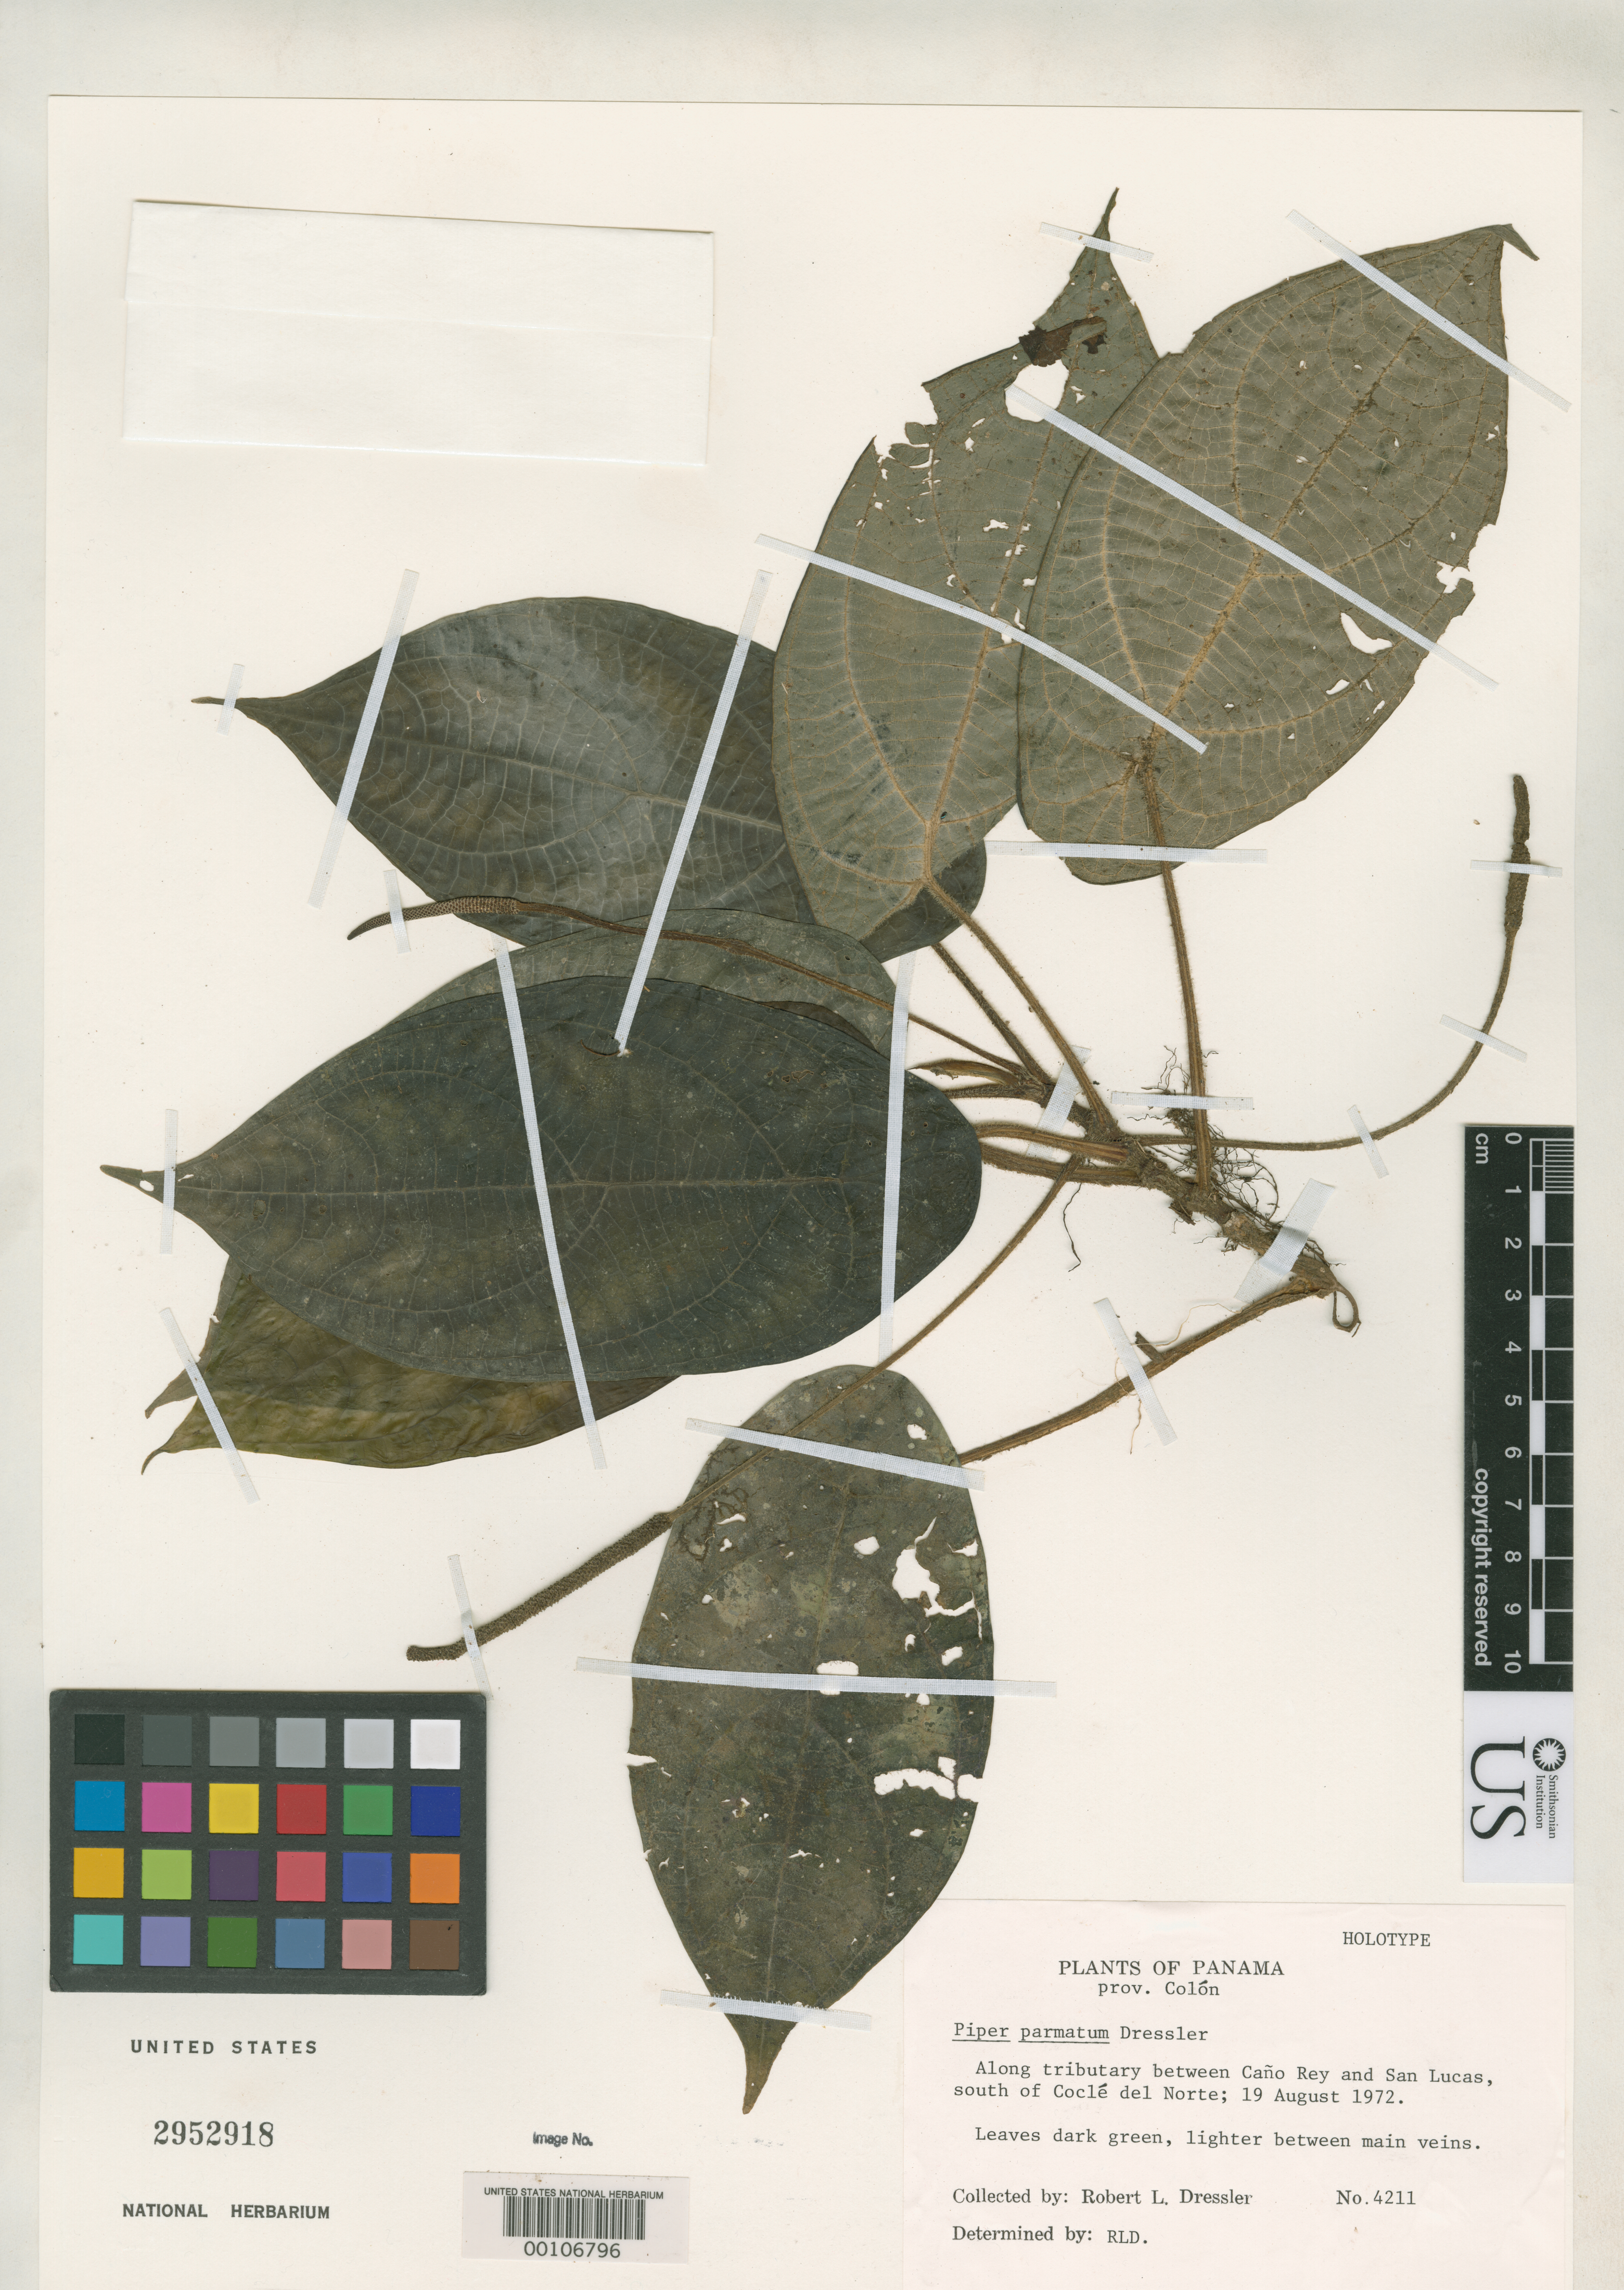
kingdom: Plantae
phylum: Tracheophyta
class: Magnoliopsida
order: Piperales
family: Piperaceae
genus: Piper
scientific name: Piper parmatum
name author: Dressler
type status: Holotype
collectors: R. Dressler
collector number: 4211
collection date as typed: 19 Aug 1972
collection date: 1972-08-19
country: Panama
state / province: Colón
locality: Along tributary between Cano Rey & San Lucas, S of Cocle del Norte.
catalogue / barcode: US 2952918